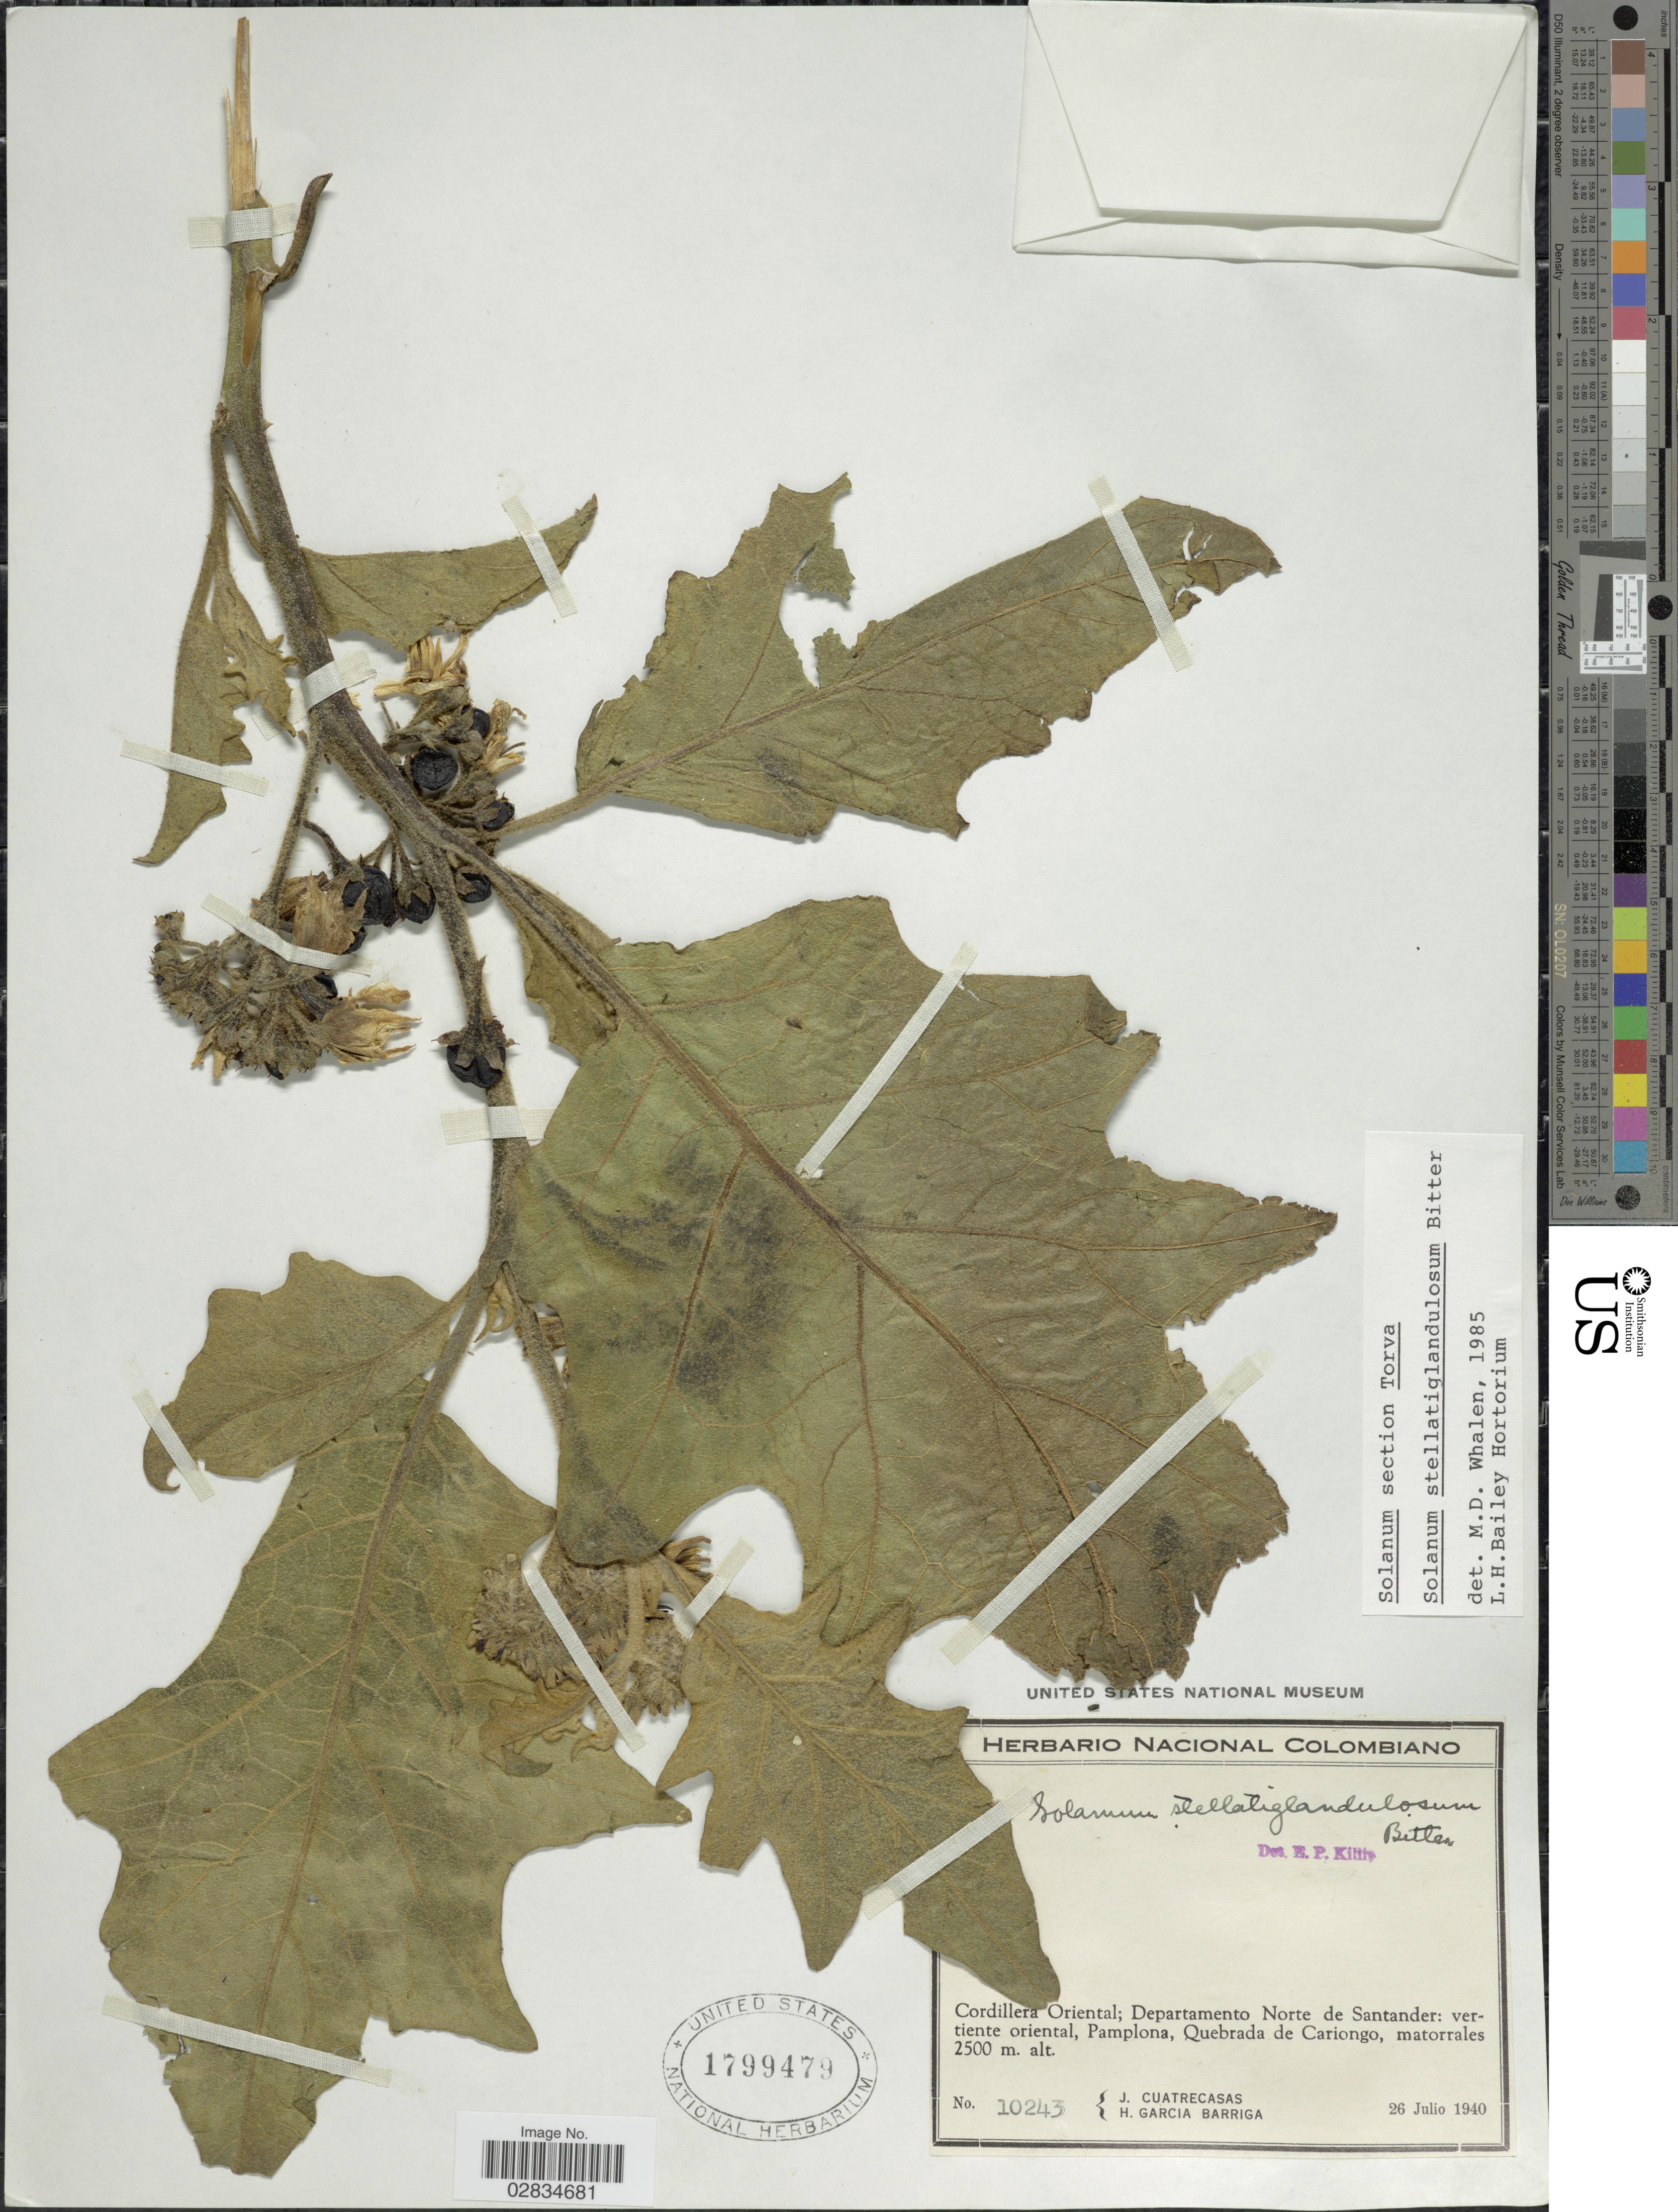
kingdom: Plantae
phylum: Tracheophyta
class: Magnoliopsida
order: Solanales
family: Solanaceae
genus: Solanum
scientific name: Solanum stellatiglandulosum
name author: Bitter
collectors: J. Cuatrecasas & H. García Barriga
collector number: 10243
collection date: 1940-07-26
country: Colombia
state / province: Norte de Santander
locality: Cordillera Oriental; Departamento Norte de Santander: vertiente oriental, Pamplona, Quebrada de Cariongo.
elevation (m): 2500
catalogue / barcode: US 1799479